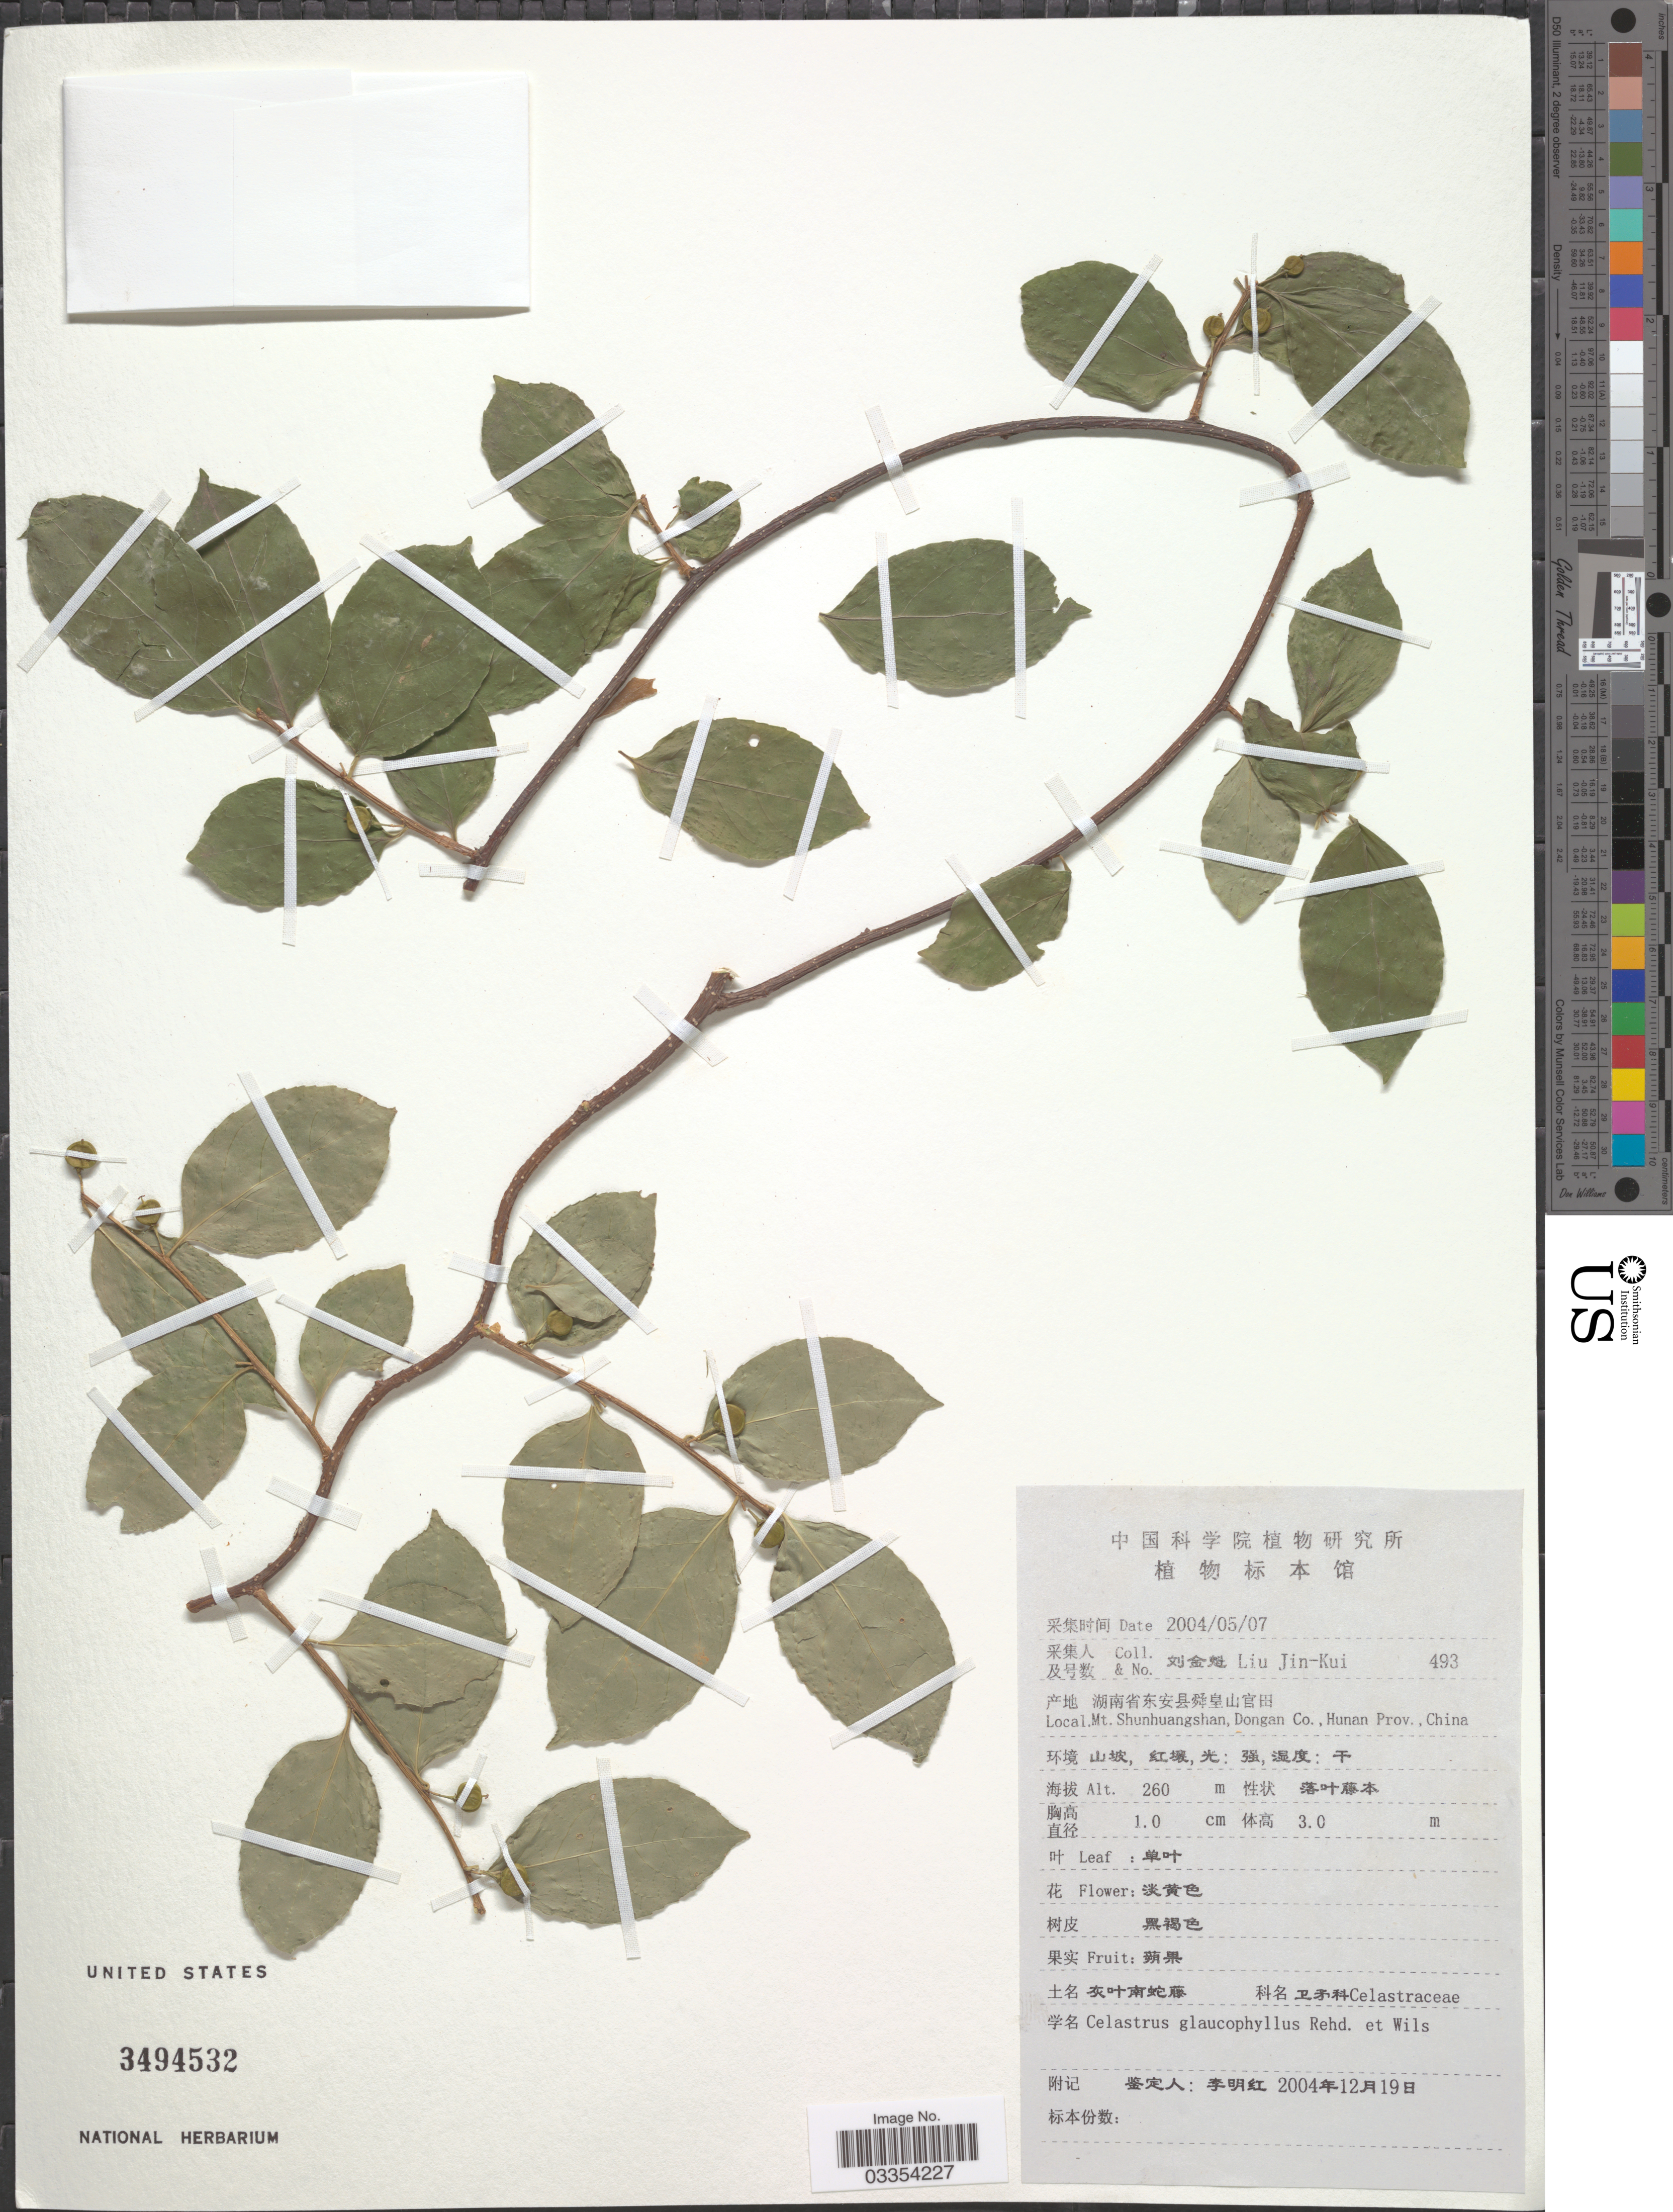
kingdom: Plantae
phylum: Tracheophyta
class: Magnoliopsida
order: Celastrales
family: Celastraceae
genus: Celastrus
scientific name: Celastrus glaucophyllus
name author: Rehder & E.H. Wilson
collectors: Liu Jin-Kui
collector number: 493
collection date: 2004-05-07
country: China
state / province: Hunan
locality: Mt. Shunhuangshan, Dongan Co.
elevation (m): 260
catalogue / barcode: US 3494532